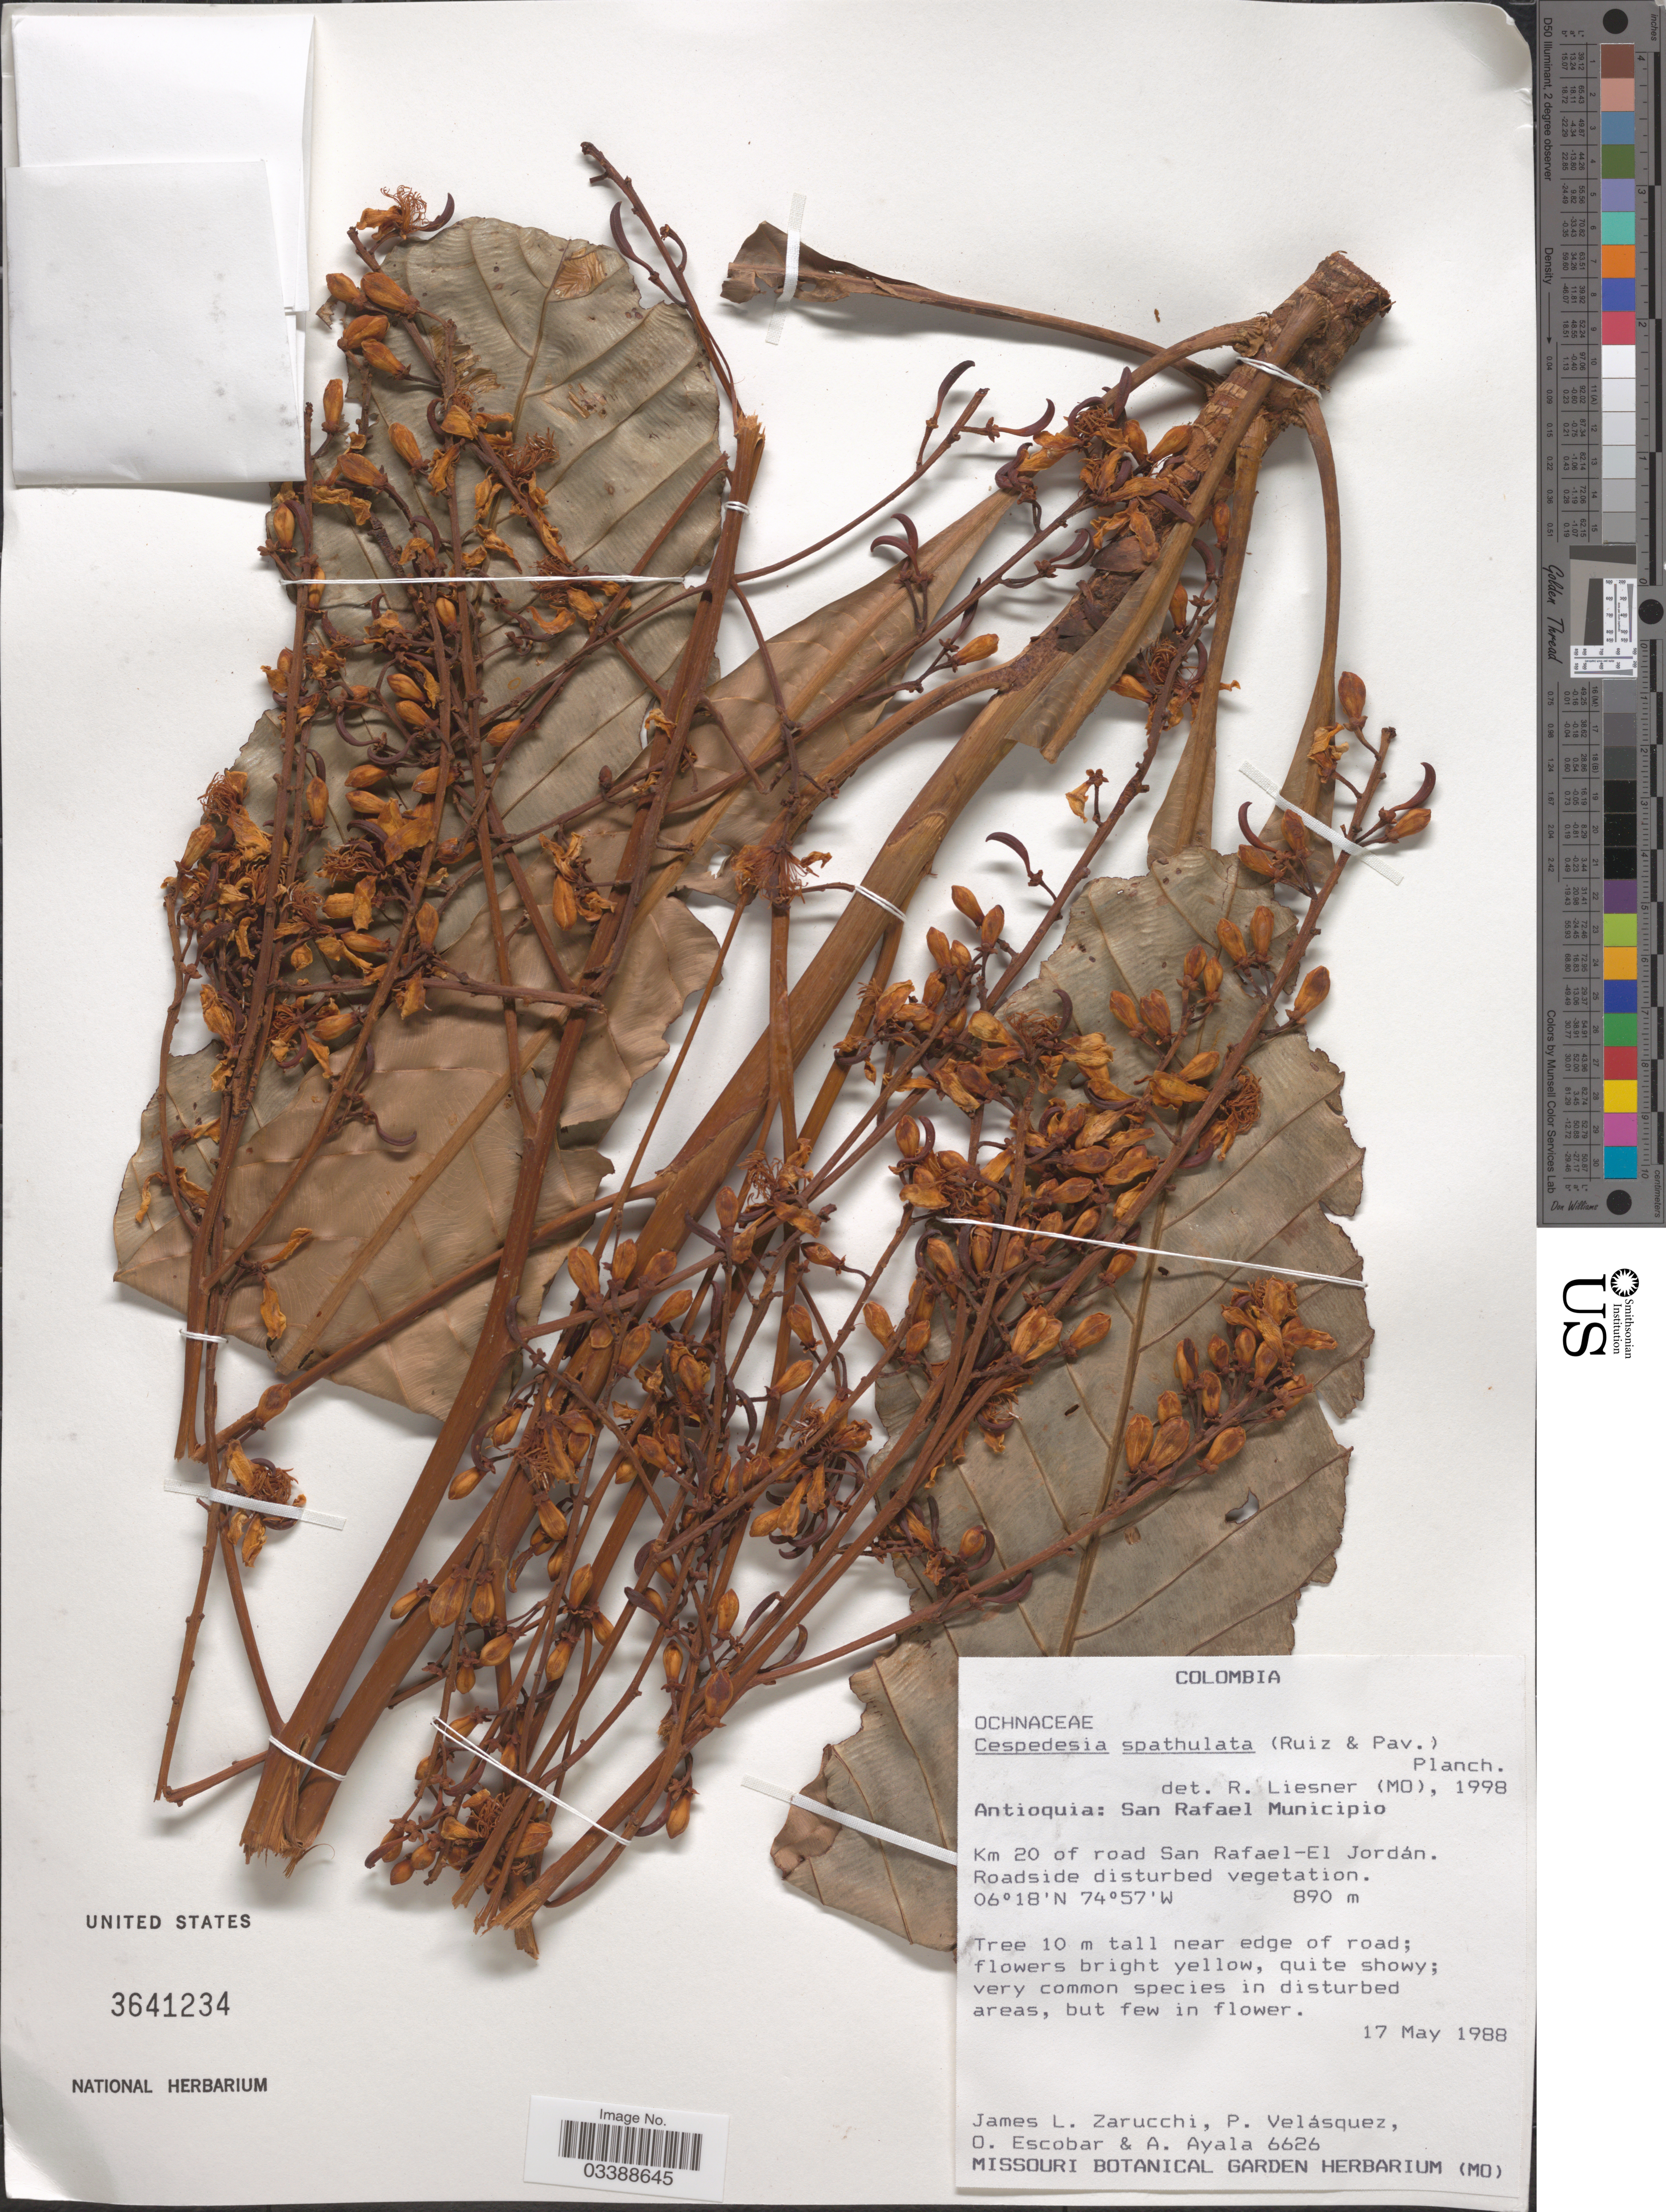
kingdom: Plantae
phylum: Tracheophyta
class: Magnoliopsida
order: Malpighiales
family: Ochnaceae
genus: Cespedesia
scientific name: Cespedesia spathulata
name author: (Ruiz & Pav.) Planch.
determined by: Liesner, R. L.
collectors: J. L. Zarucchi, P. Velasquez, O. Escobar & A. Ayala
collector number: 6626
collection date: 1988-05-17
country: Colombia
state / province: Antioquia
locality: San Rafael Municipio. Km 20 of road San Rafael-El Jordán.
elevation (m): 890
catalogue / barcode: US 3641234